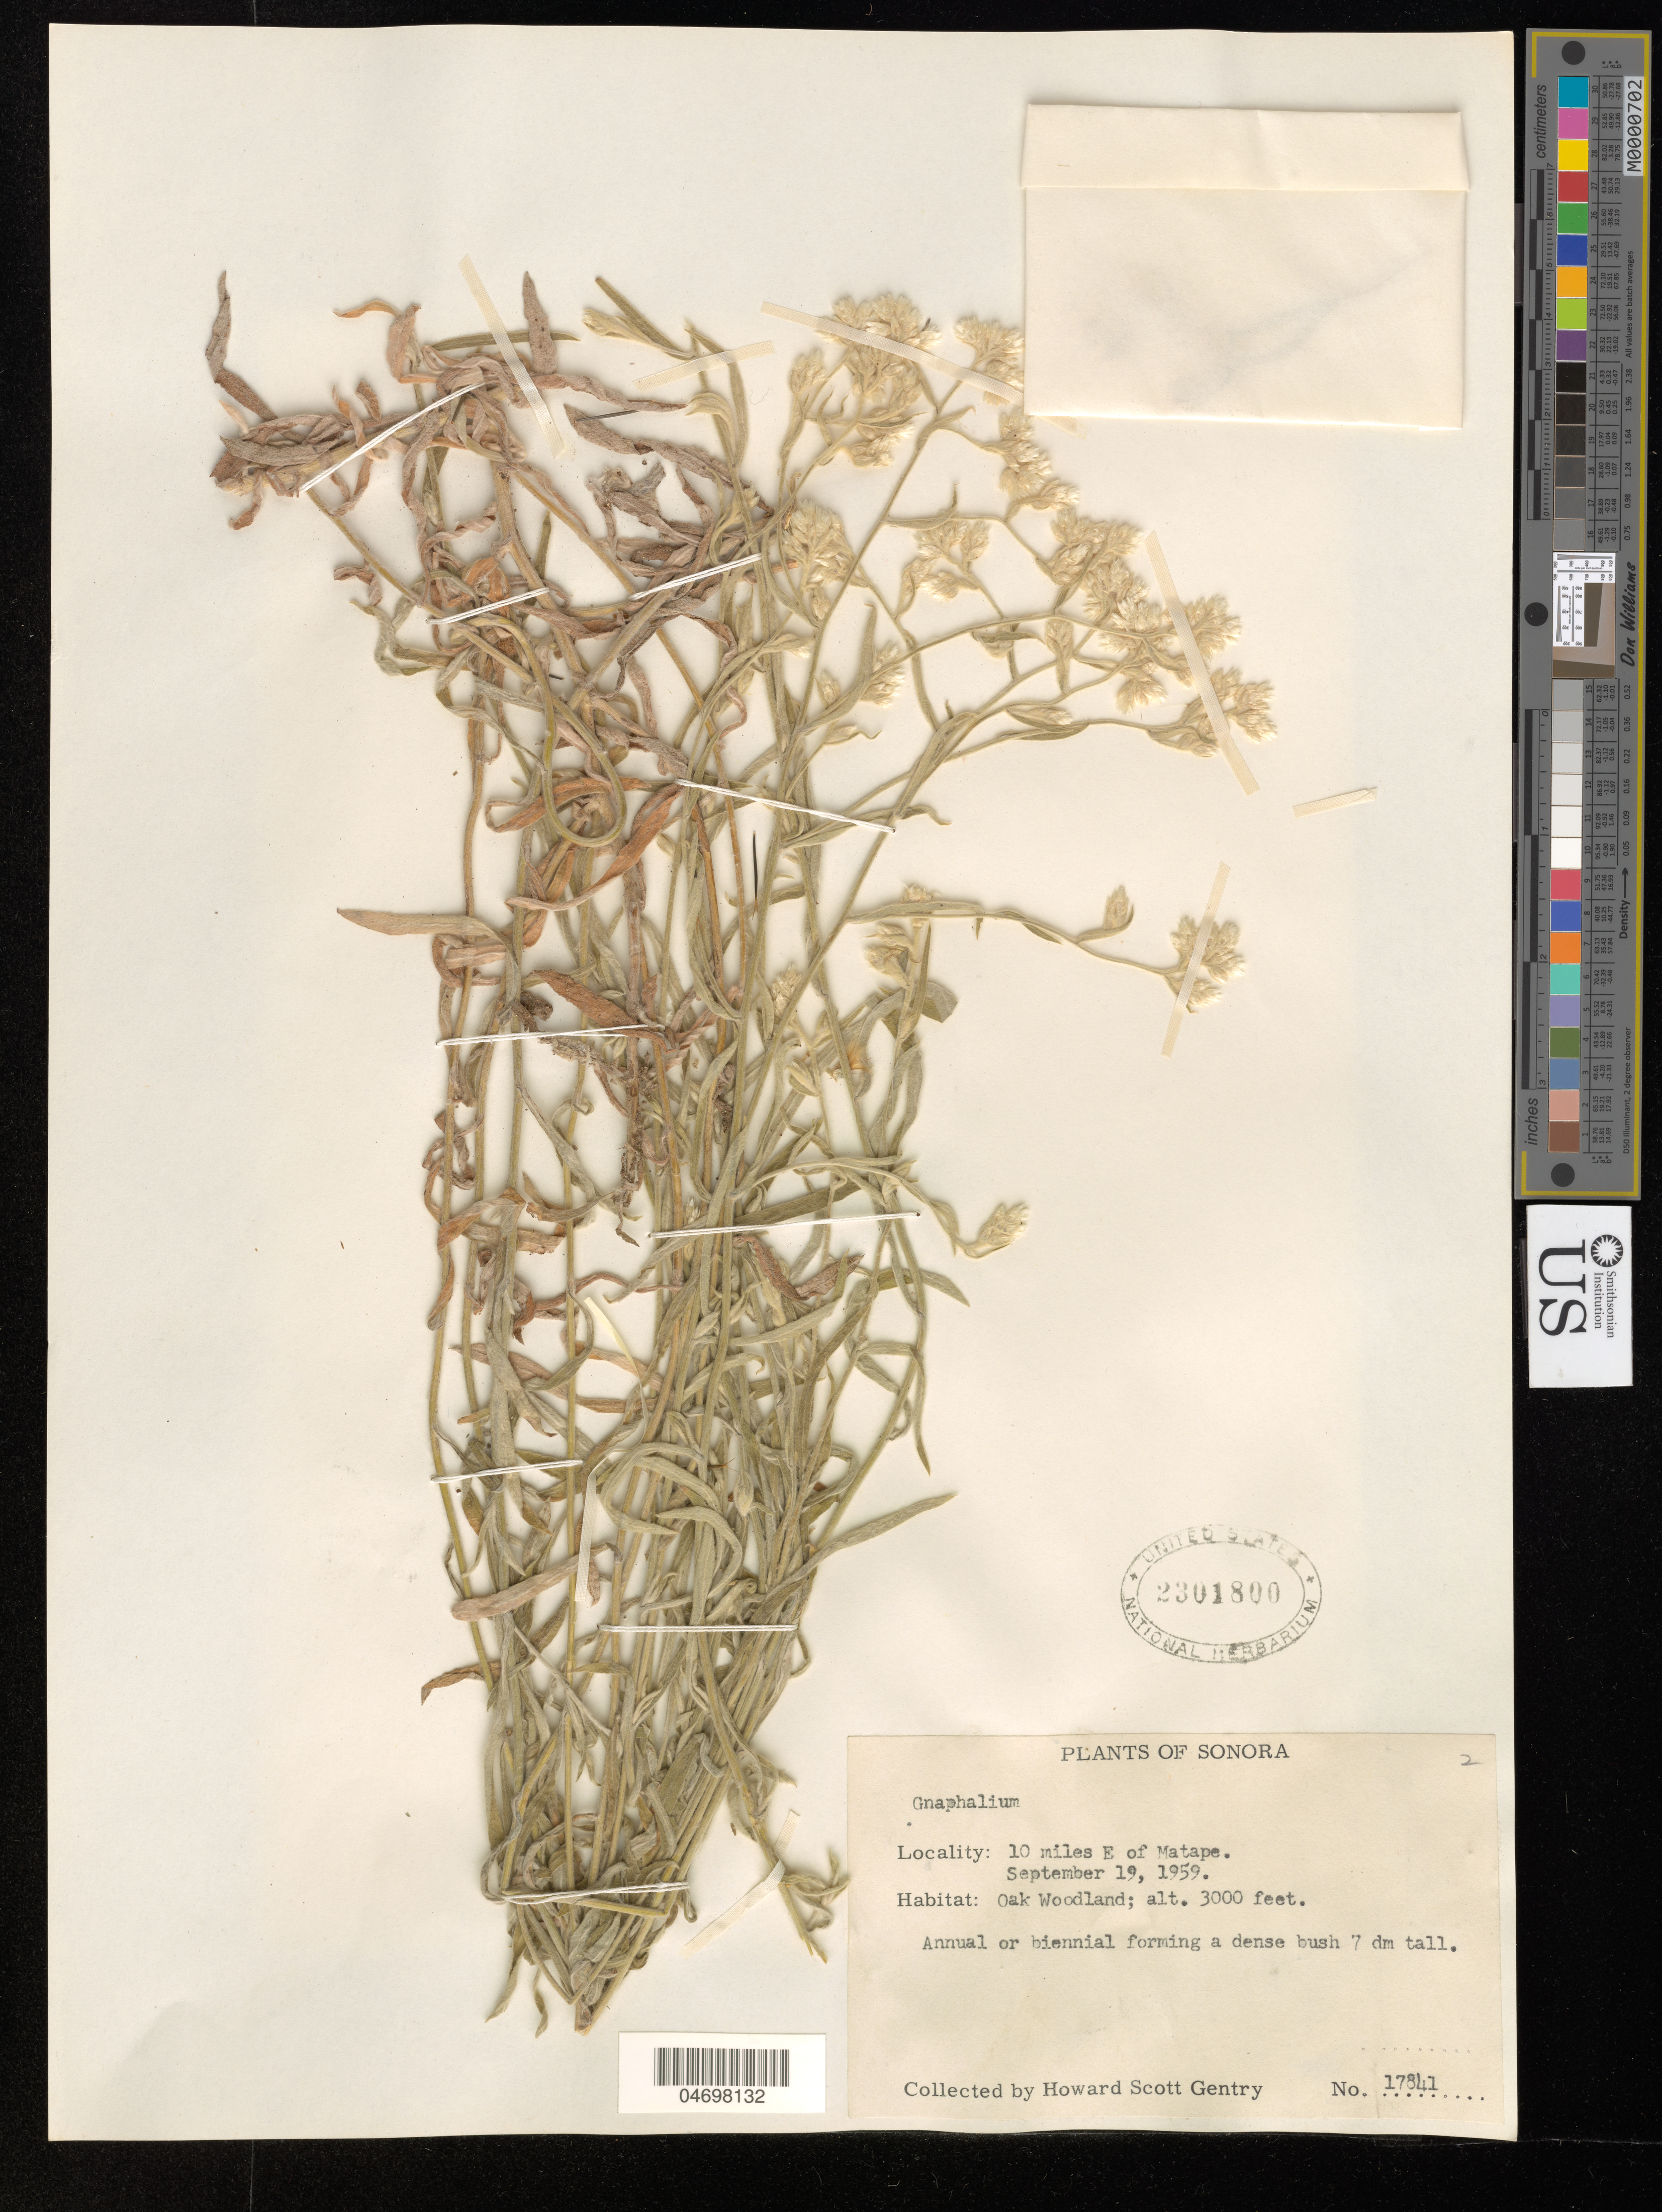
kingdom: Plantae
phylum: Tracheophyta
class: Magnoliopsida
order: Asterales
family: Asteraceae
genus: Gnaphalium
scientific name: Gnaphalium sp.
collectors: H. S. Gentry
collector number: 17841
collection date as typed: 19 Sep 1959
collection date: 1959-09-19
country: Mexico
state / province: Sonora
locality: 10 mi E of Matape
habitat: Oak woodland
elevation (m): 914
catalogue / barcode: US 2301800